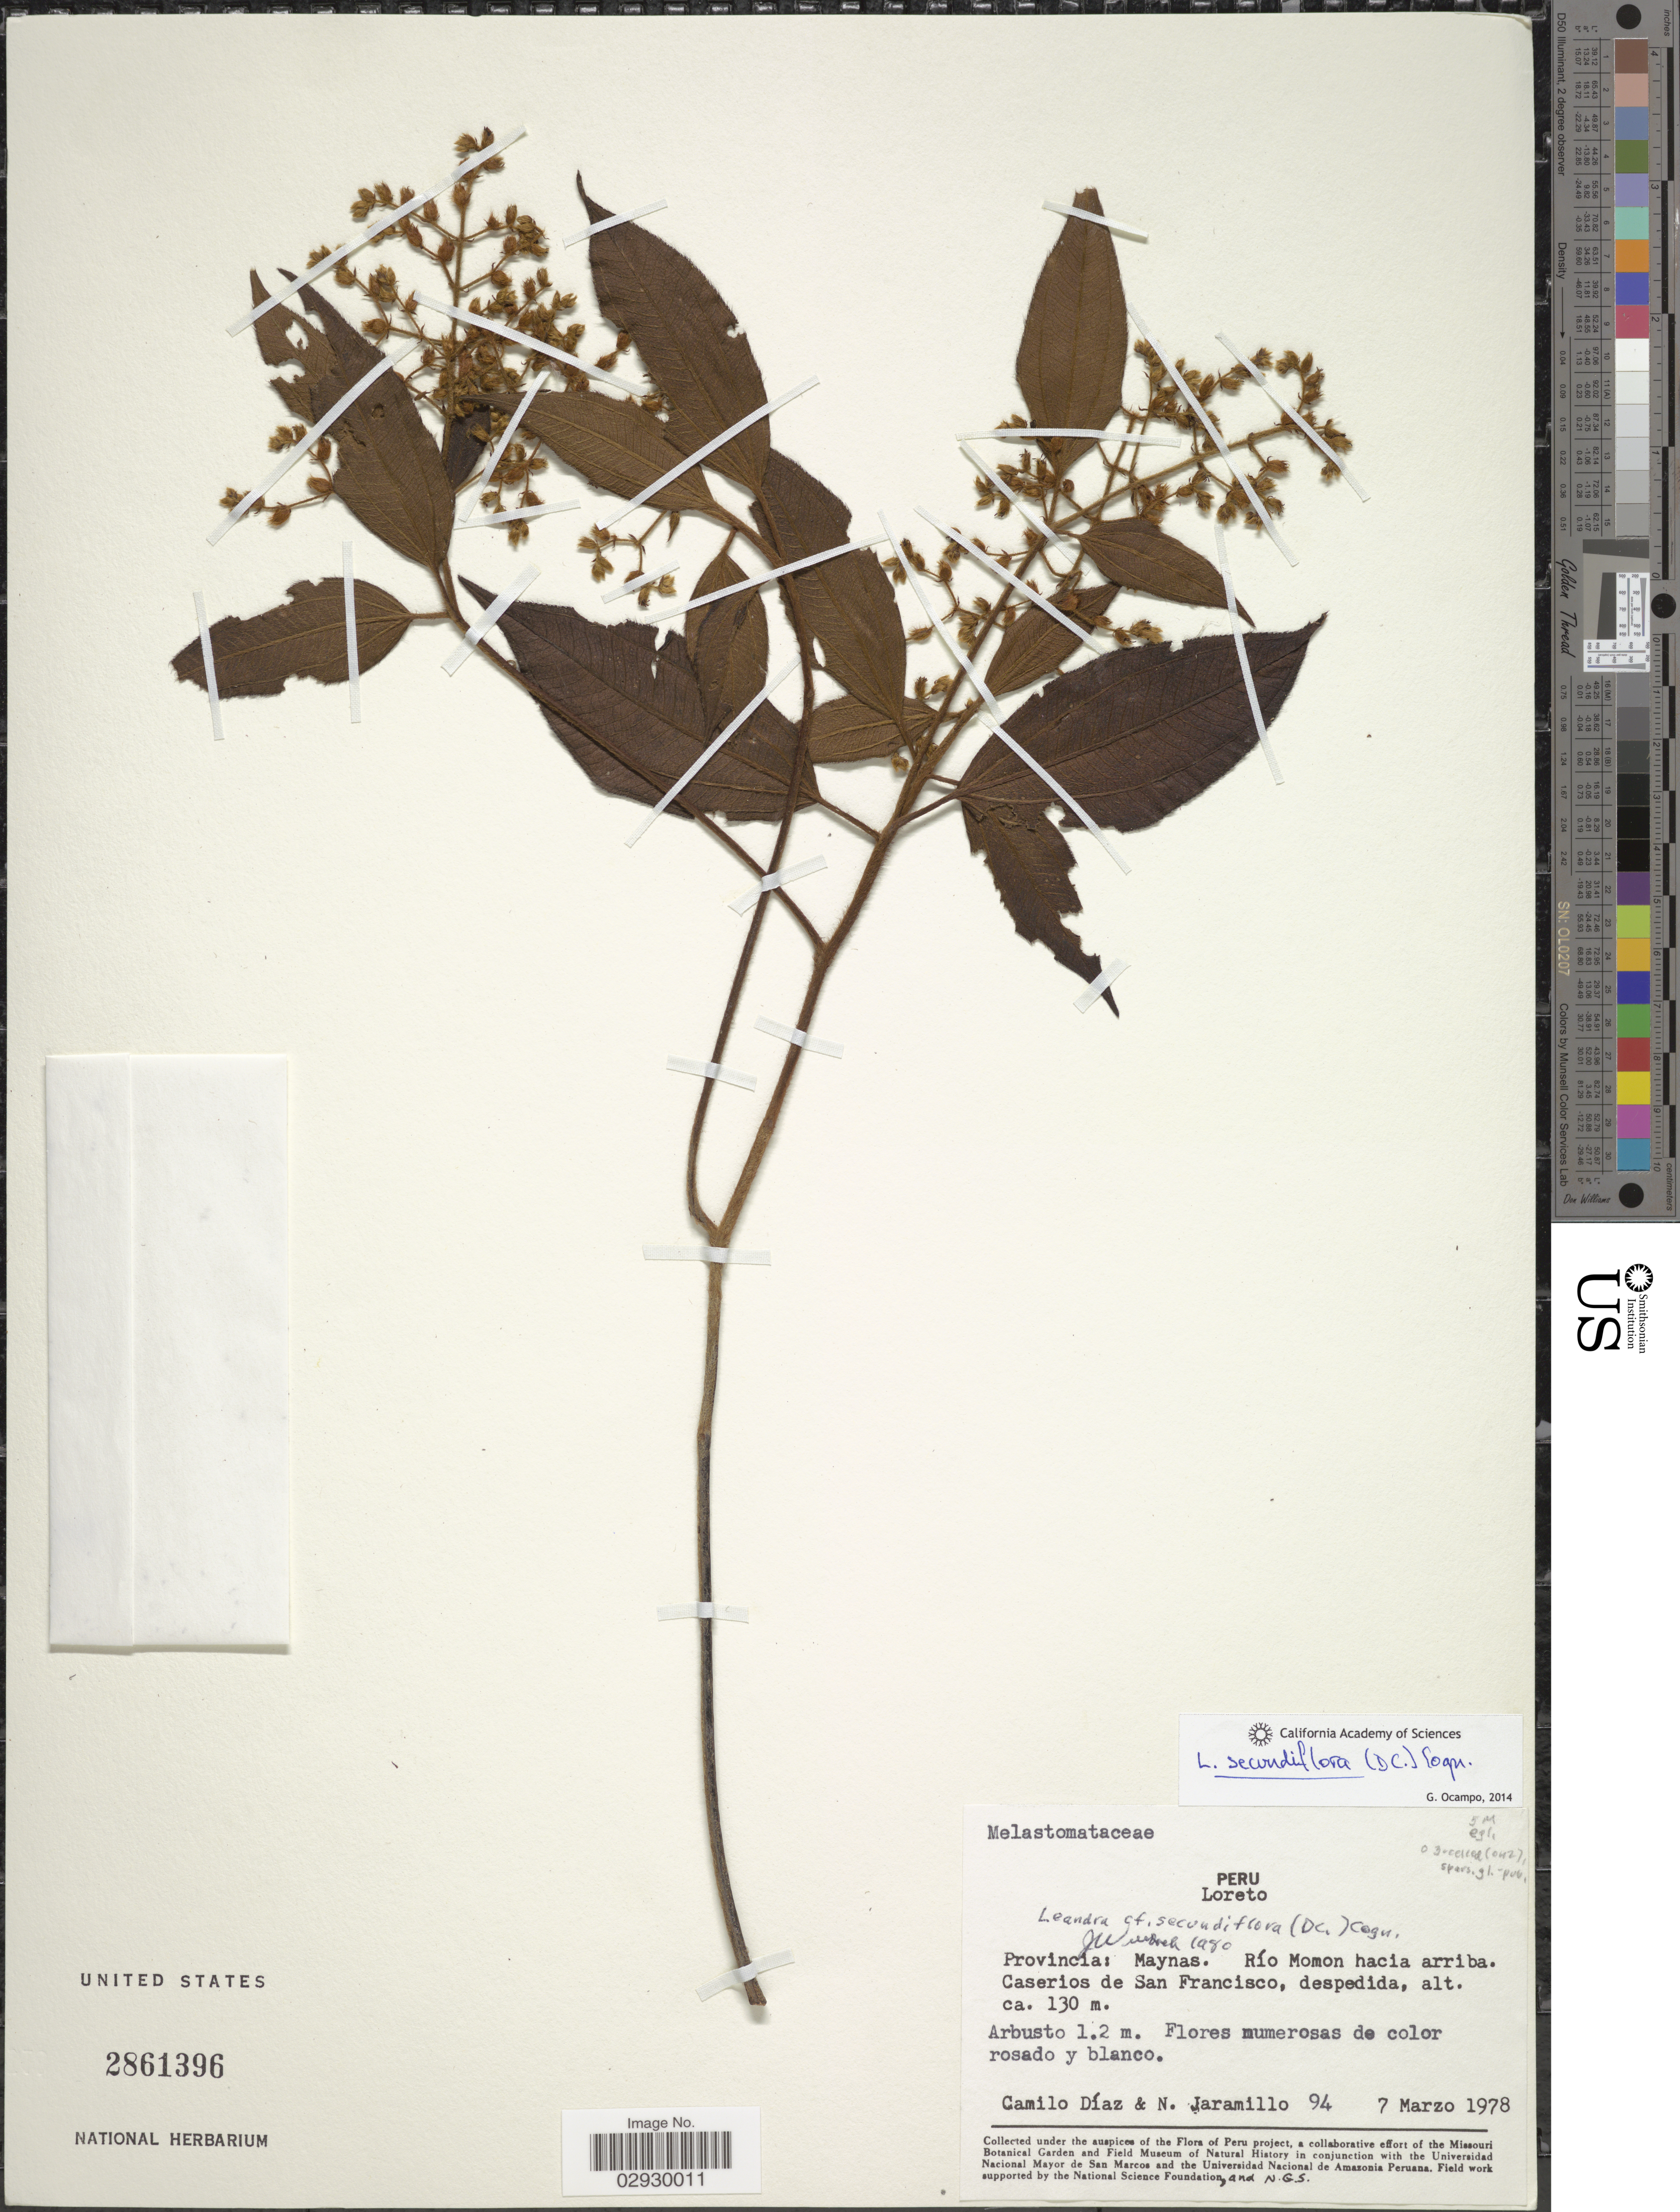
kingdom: Plantae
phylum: Tracheophyta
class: Magnoliopsida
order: Myrtales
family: Melastomataceae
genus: Leandra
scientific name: Leandra secundiflora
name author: (DC.) Cogn.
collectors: C. Díaz & N. Jaramillo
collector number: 94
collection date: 1978-03-07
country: Peru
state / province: Loreto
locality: Provincia: Maynas. Río Momon hacia arriba. Caserios de San Francisco, despedida.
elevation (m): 130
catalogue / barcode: US 2861396